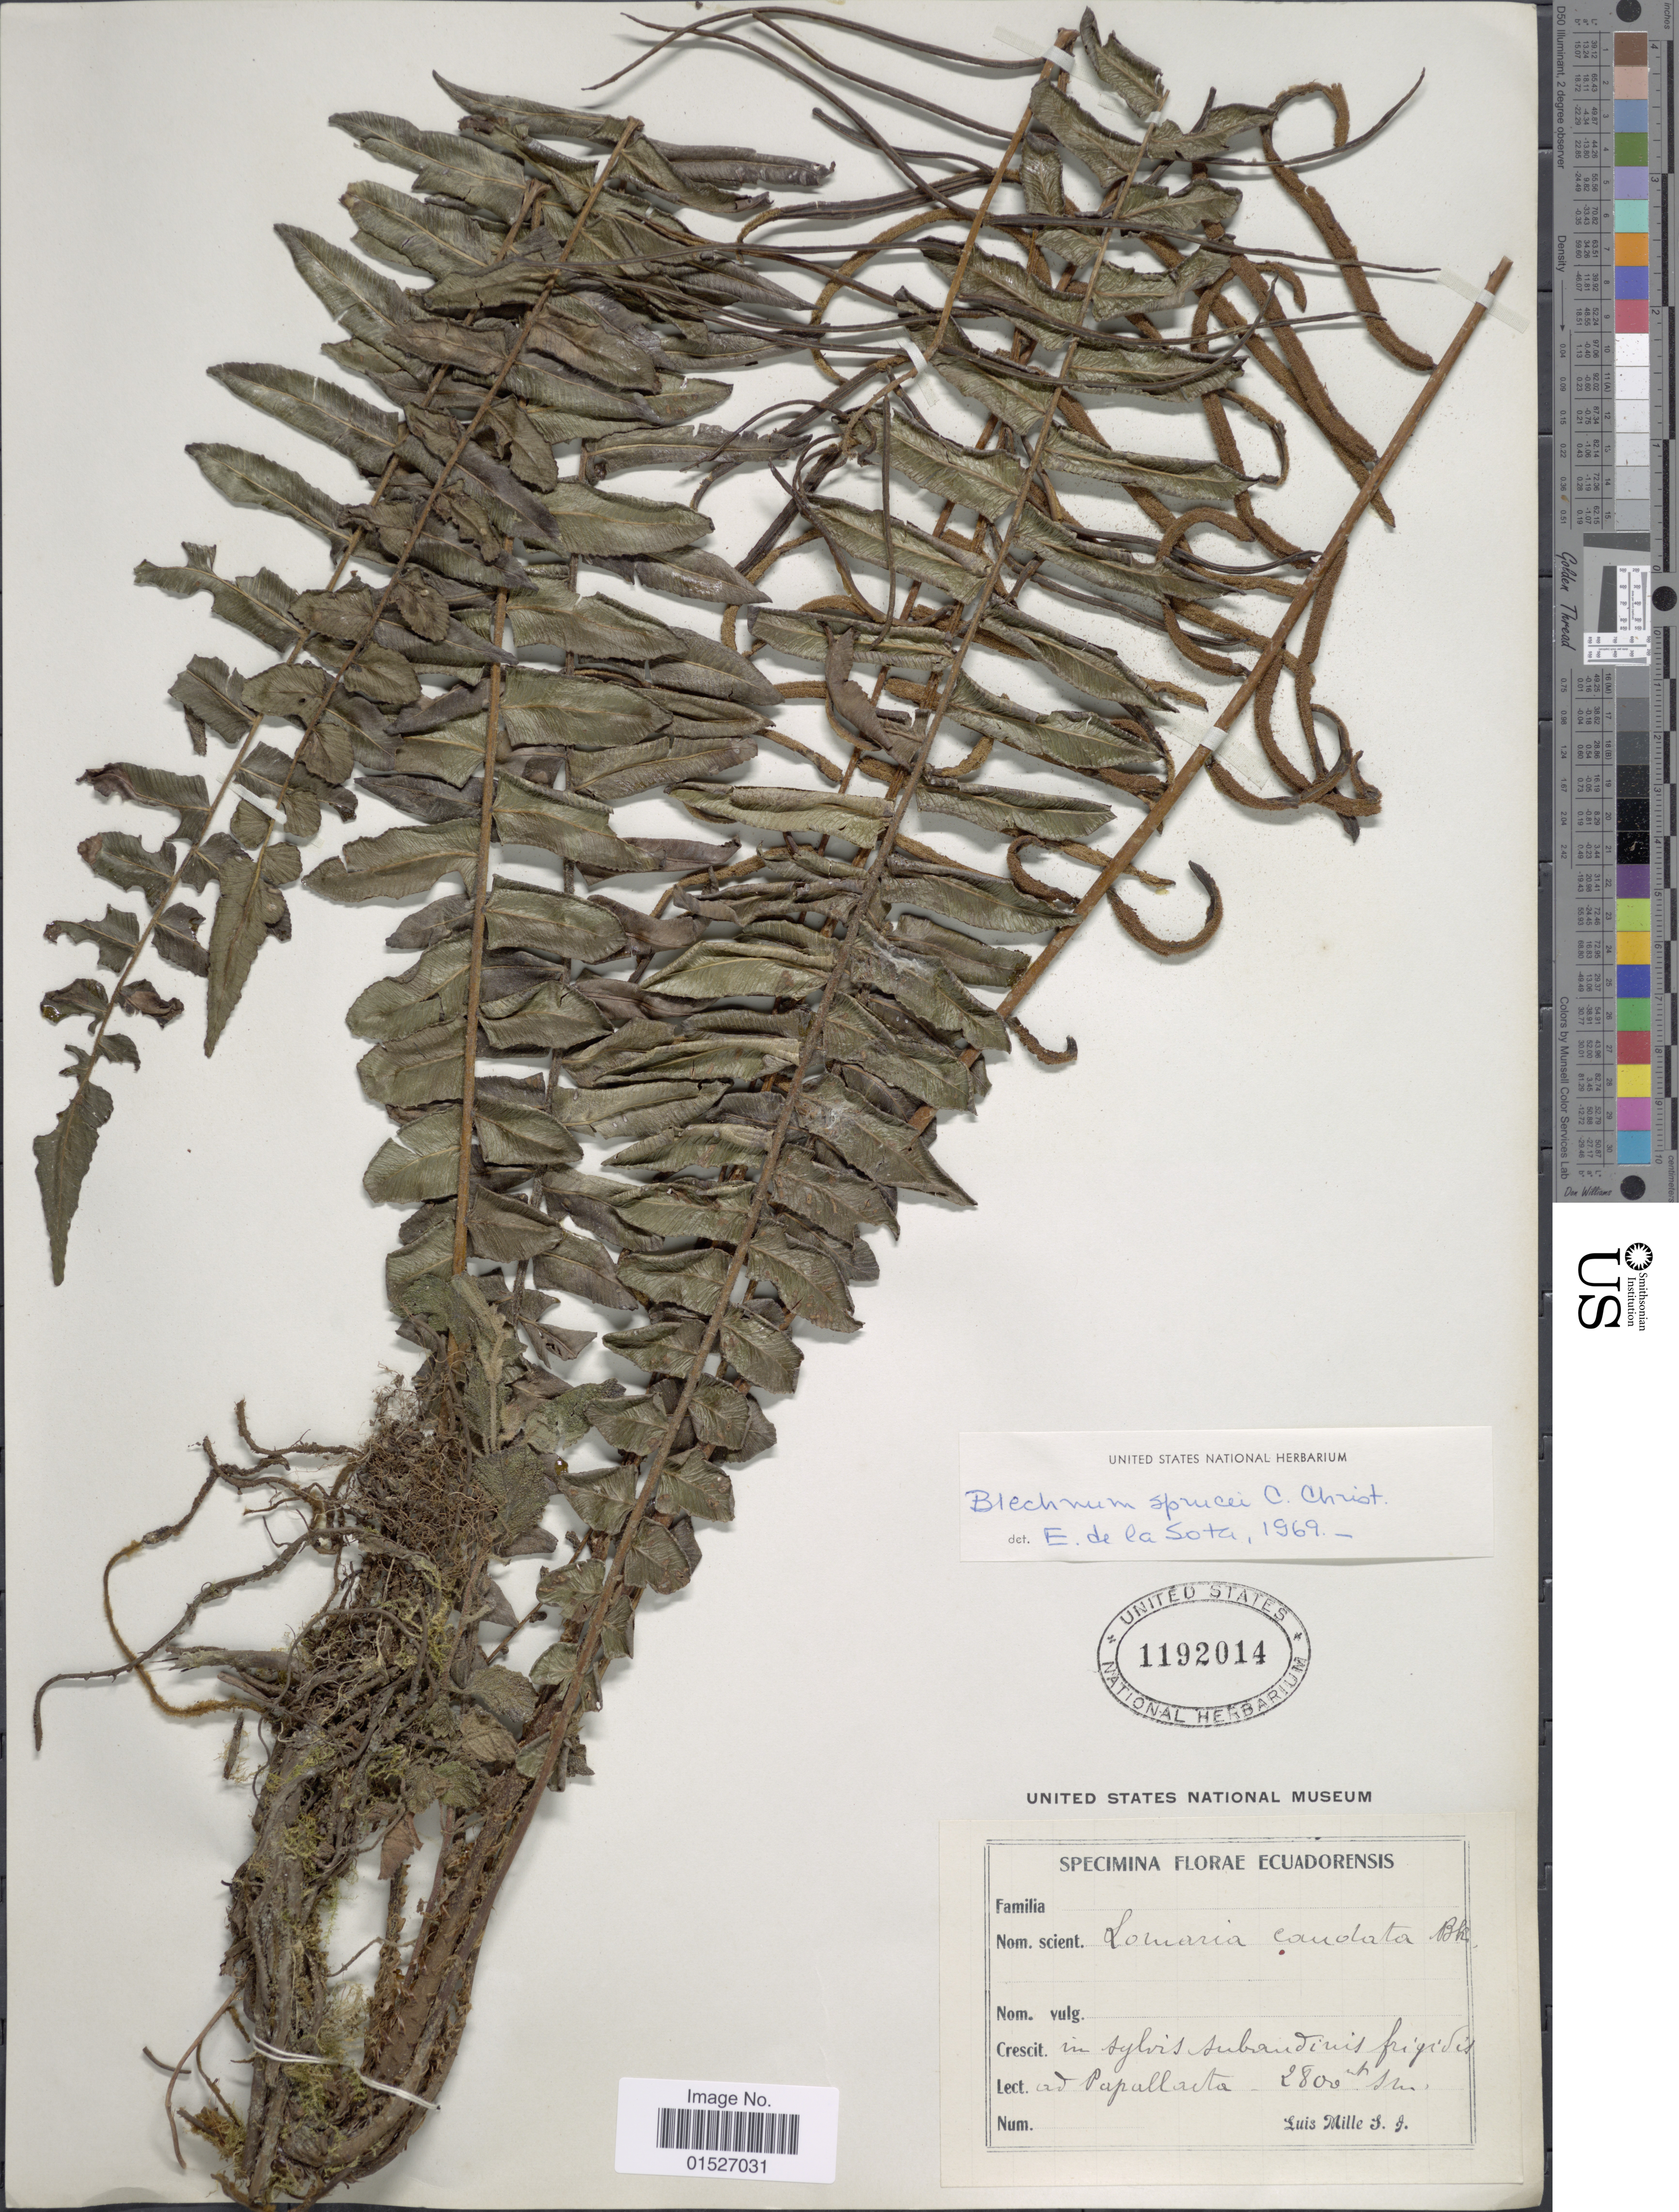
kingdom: Plantae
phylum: Tracheophyta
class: Polypodiopsida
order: Polypodiales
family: Blechnaceae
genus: Blechnum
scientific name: Blechnum sprucei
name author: C. Chr.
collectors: L. Mille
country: Ecuador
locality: In silvis sudandinis frigidis ad Papallacta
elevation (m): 2800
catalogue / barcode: US 1192014